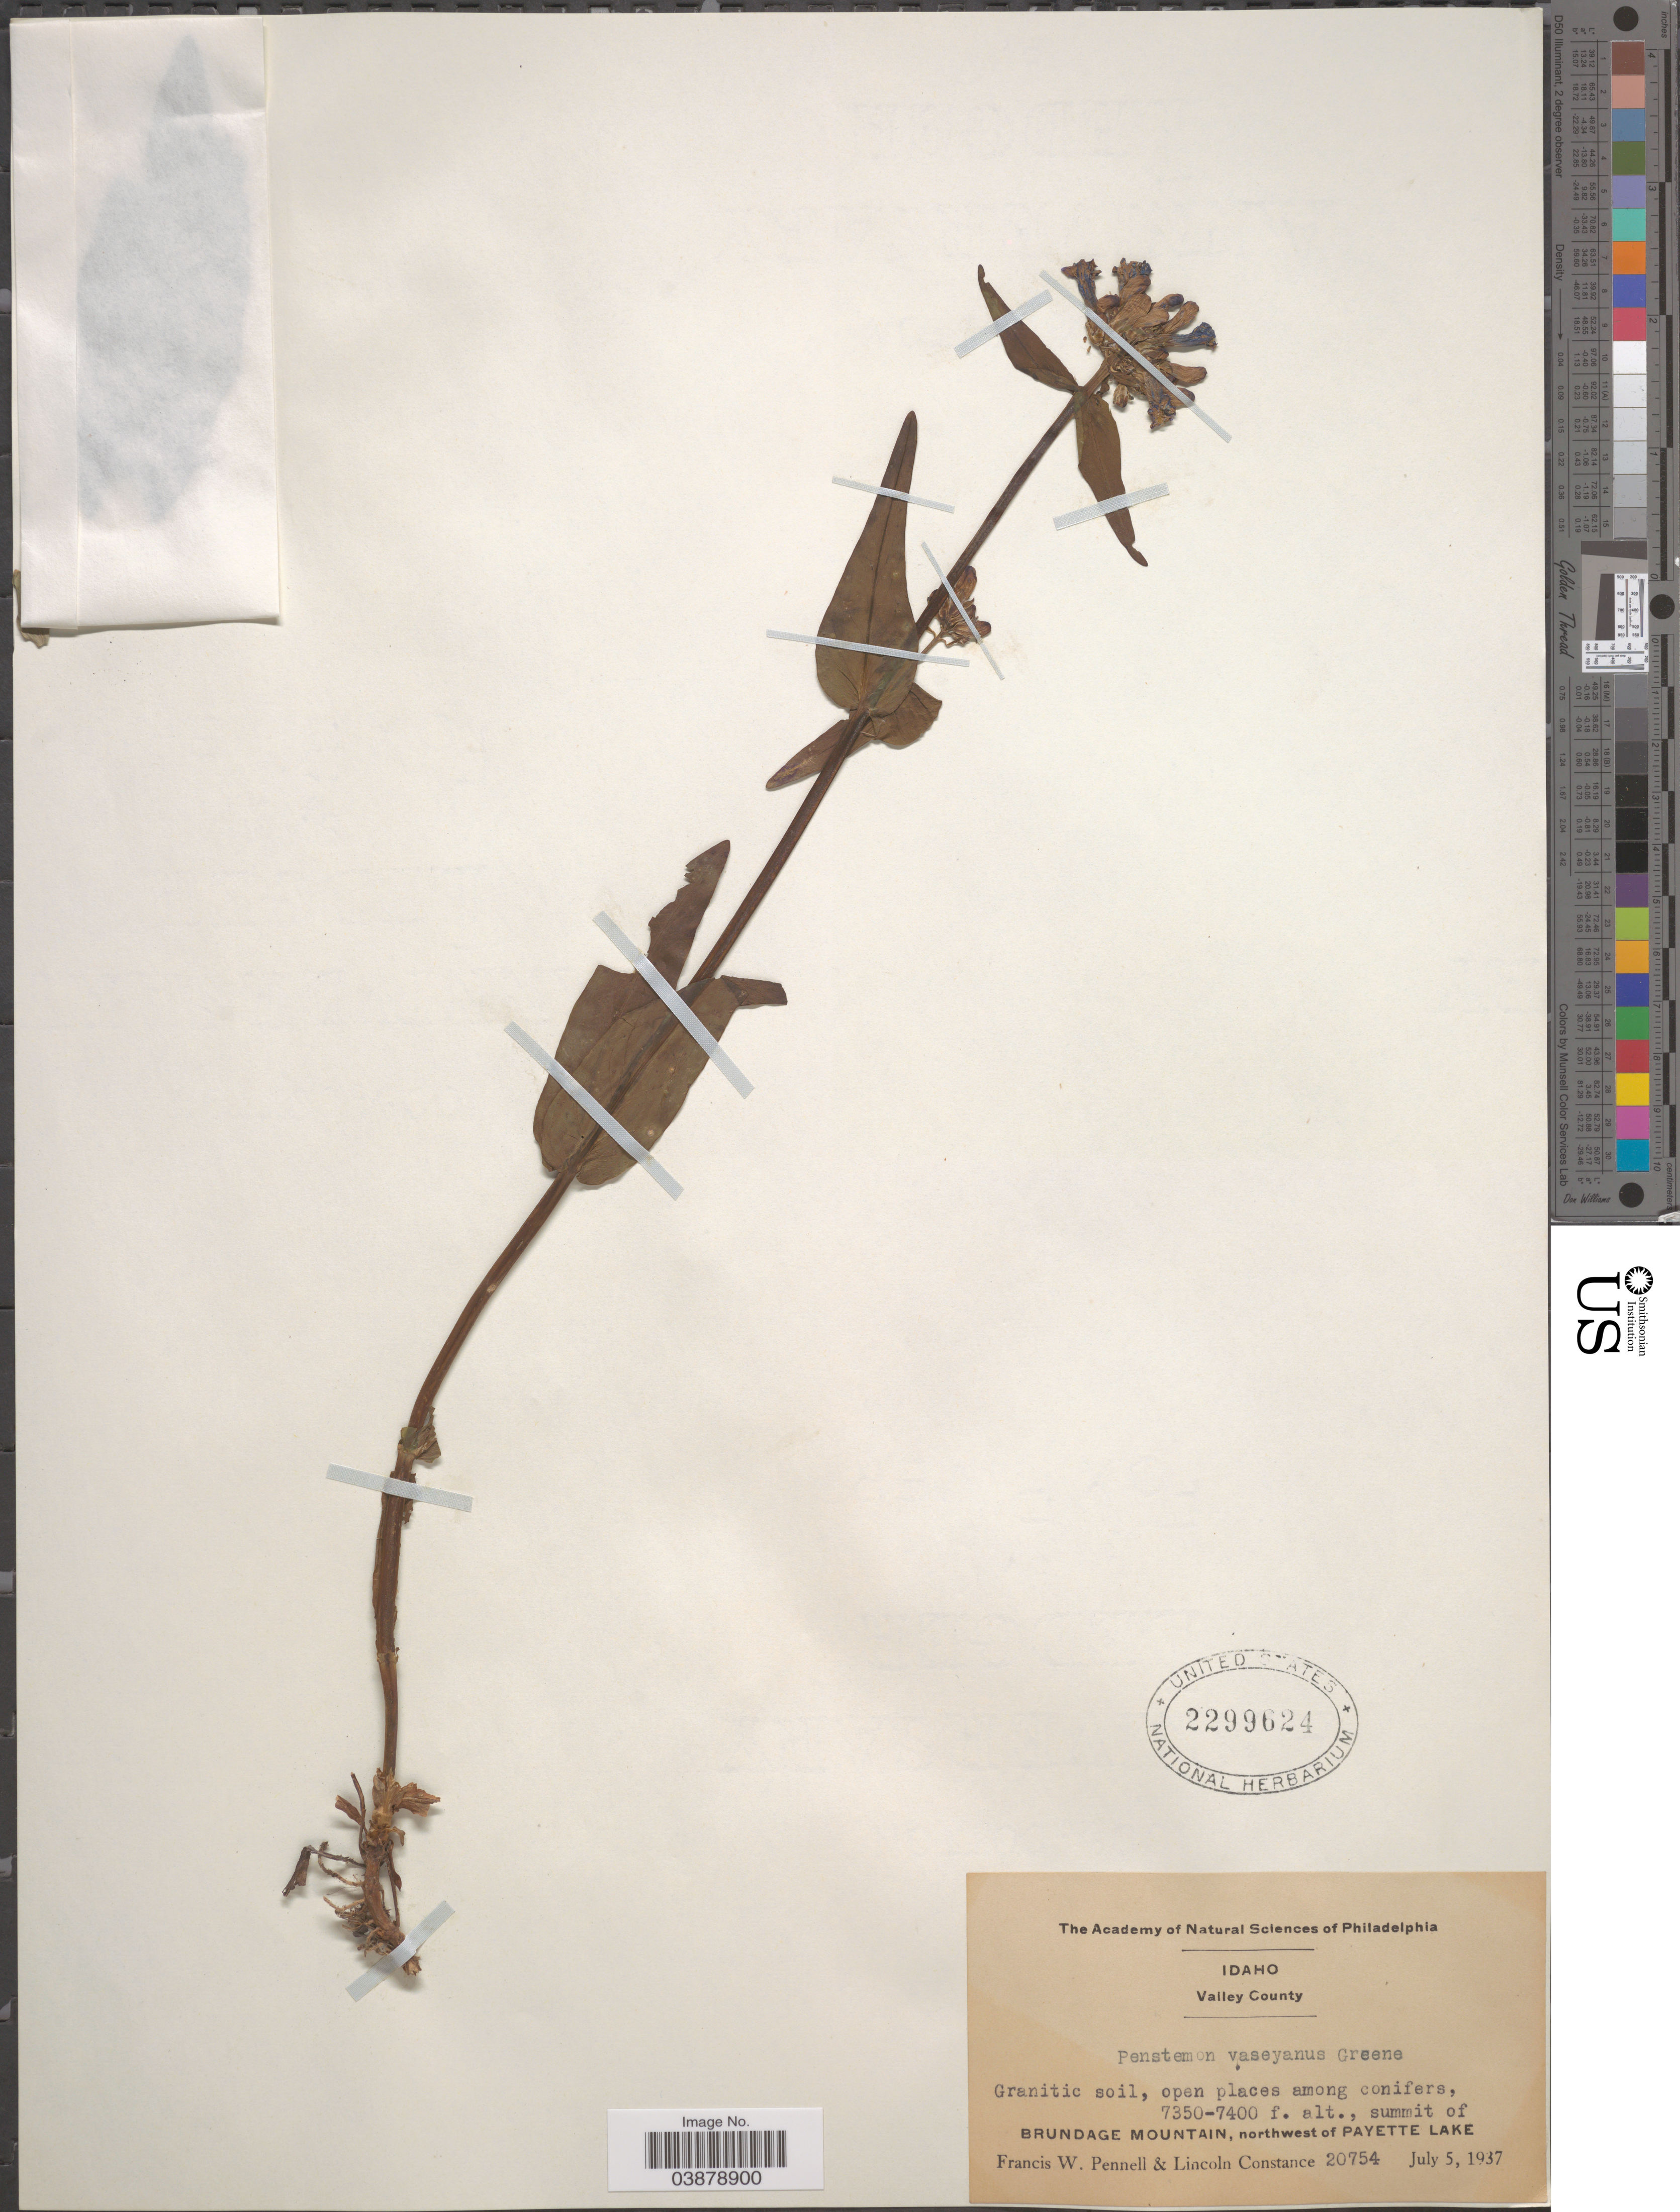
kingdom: Plantae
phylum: Tracheophyta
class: Magnoliopsida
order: Lamiales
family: Plantaginaceae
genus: Penstemon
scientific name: Penstemon vaseyanus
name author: Greene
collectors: F. W. Pennell & L. Constance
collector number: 20754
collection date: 1937-07-05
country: United States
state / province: Idaho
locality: Valley County. Summit of Brundage Mountain, northwest of Payette Lake.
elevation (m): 2240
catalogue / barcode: US 2299624